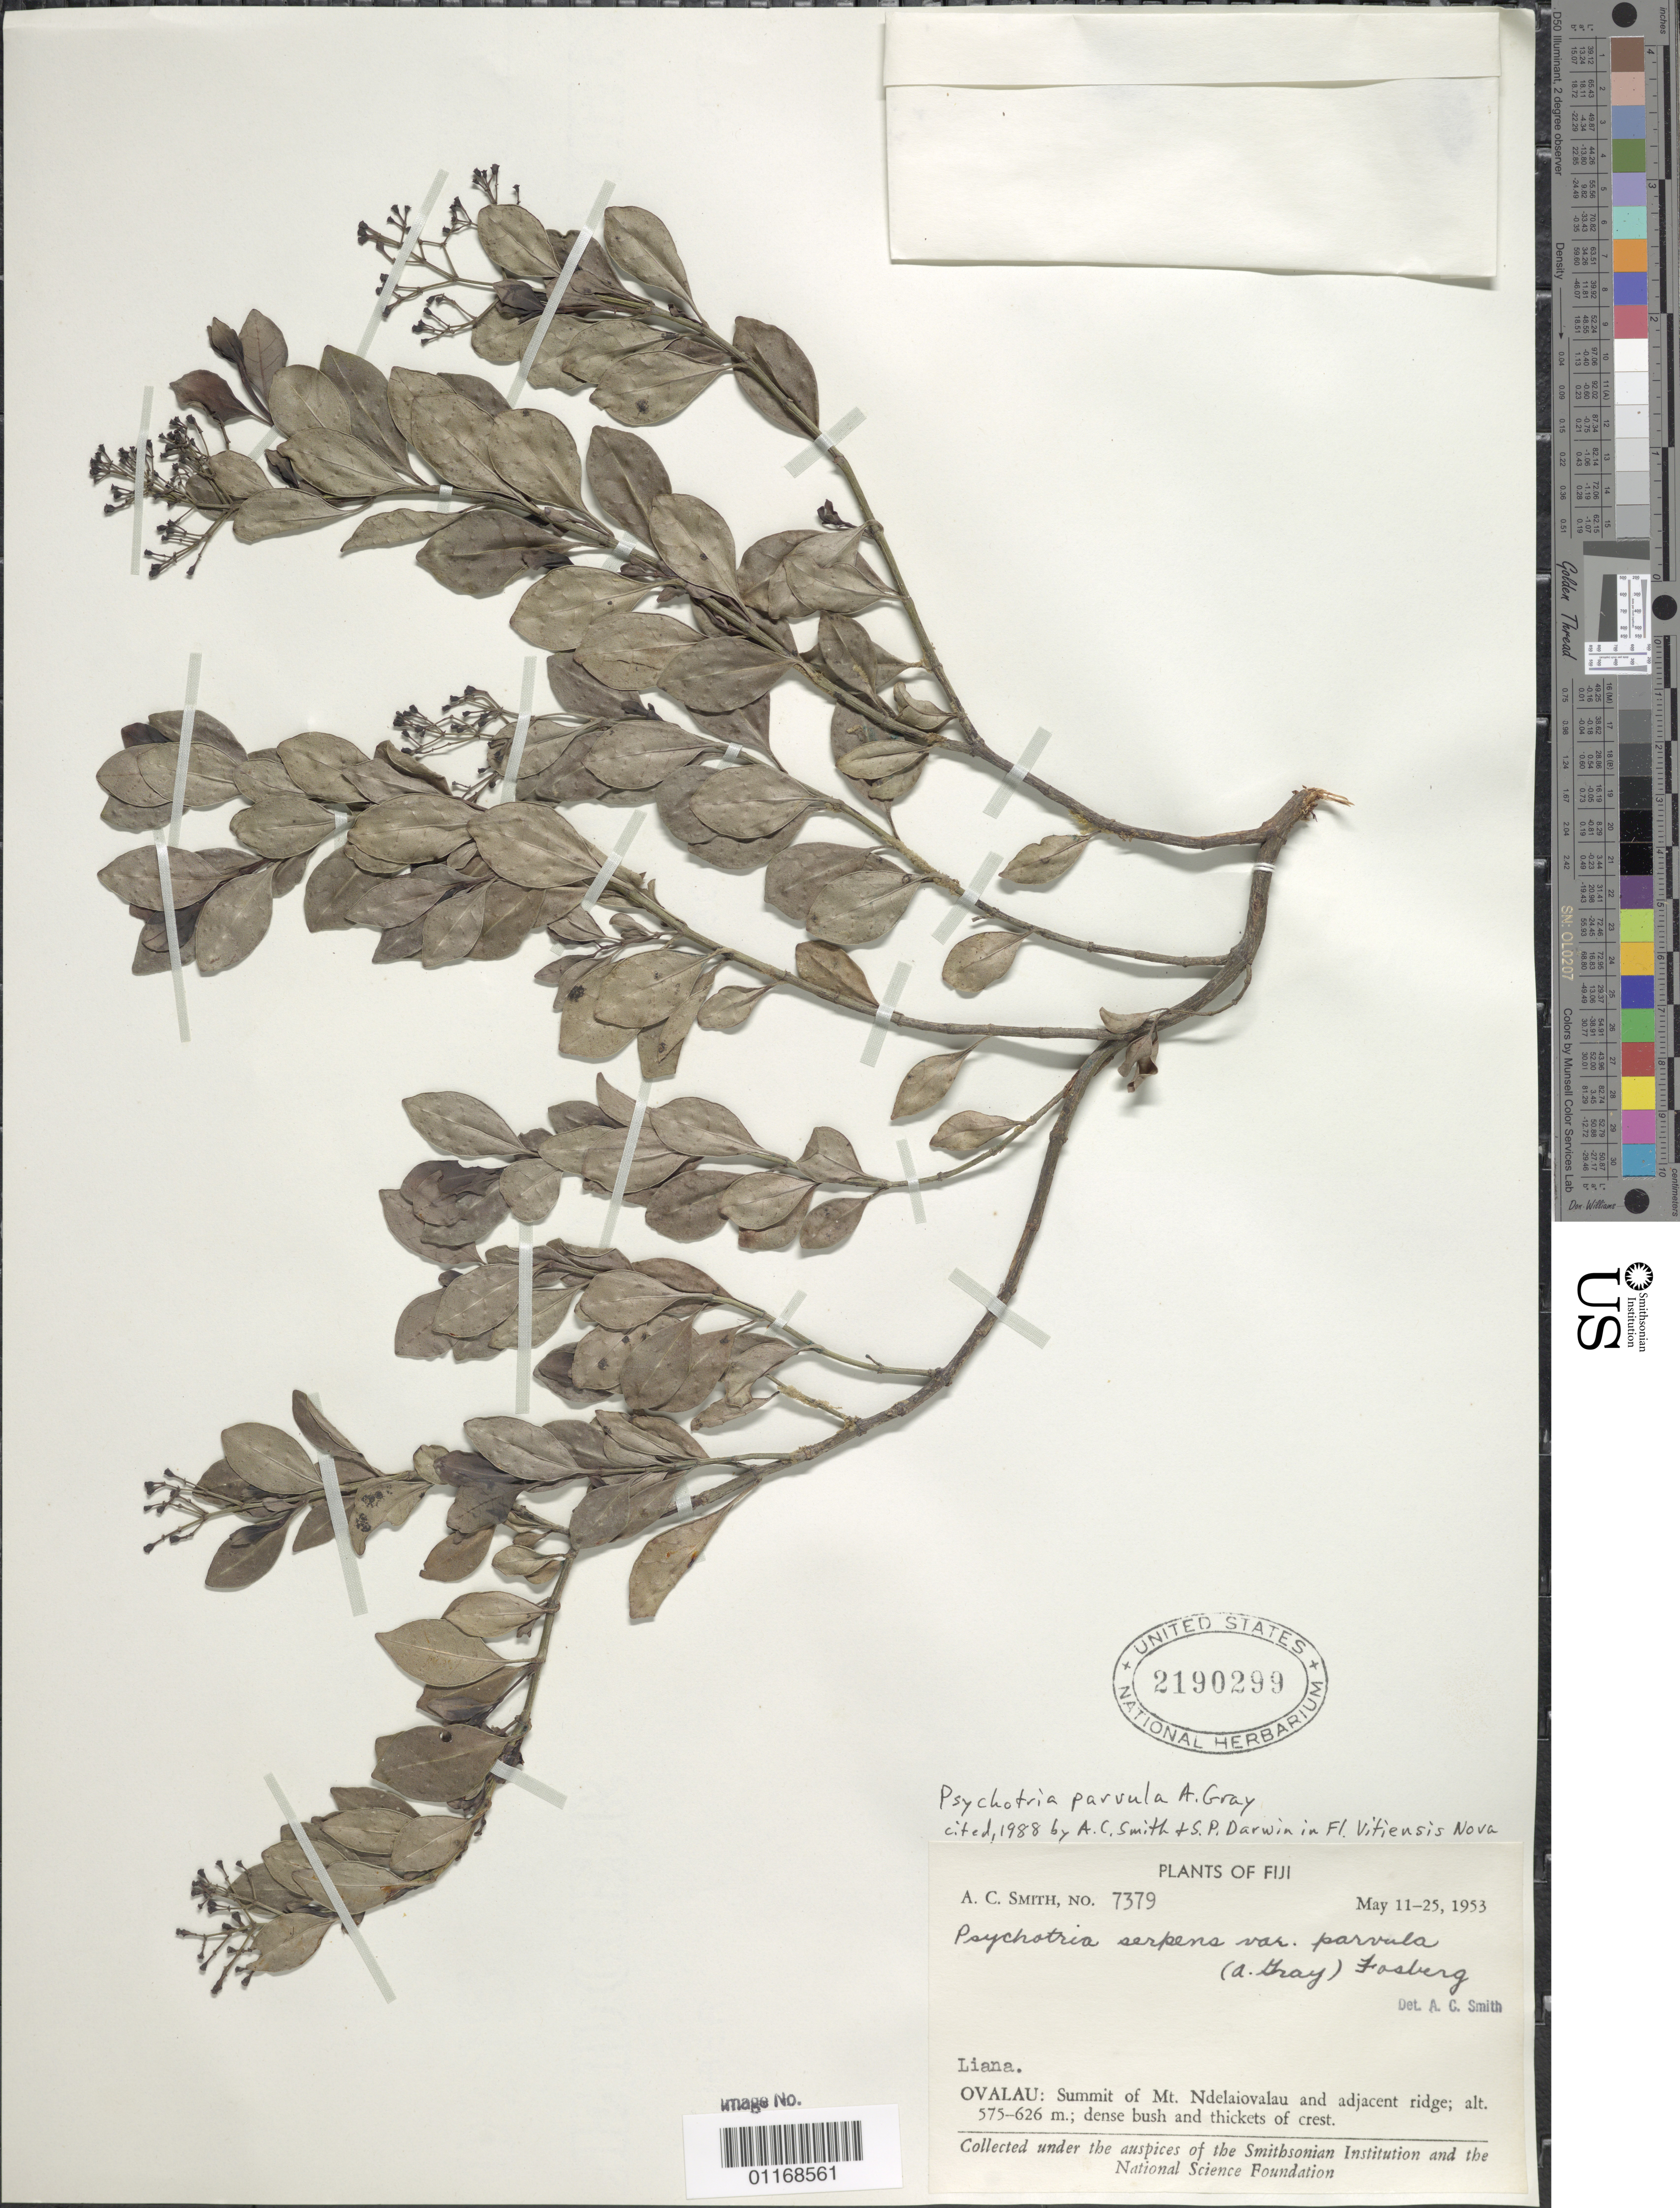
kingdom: Plantae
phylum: Tracheophyta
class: Magnoliopsida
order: Gentianales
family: Rubiaceae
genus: Psychotria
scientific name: Psychotria parvula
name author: A. Gray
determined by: Smith, A. C.; Darwin, Steven P.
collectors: A. C. Smith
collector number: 7379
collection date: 1953-05-11/1953-05-25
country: Fiji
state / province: Ovalau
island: Ovalau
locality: Summit of Mt. ndelaiovalau and adjacent ridge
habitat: Dense bush and thickets of crest.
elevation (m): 575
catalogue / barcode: US 2190299